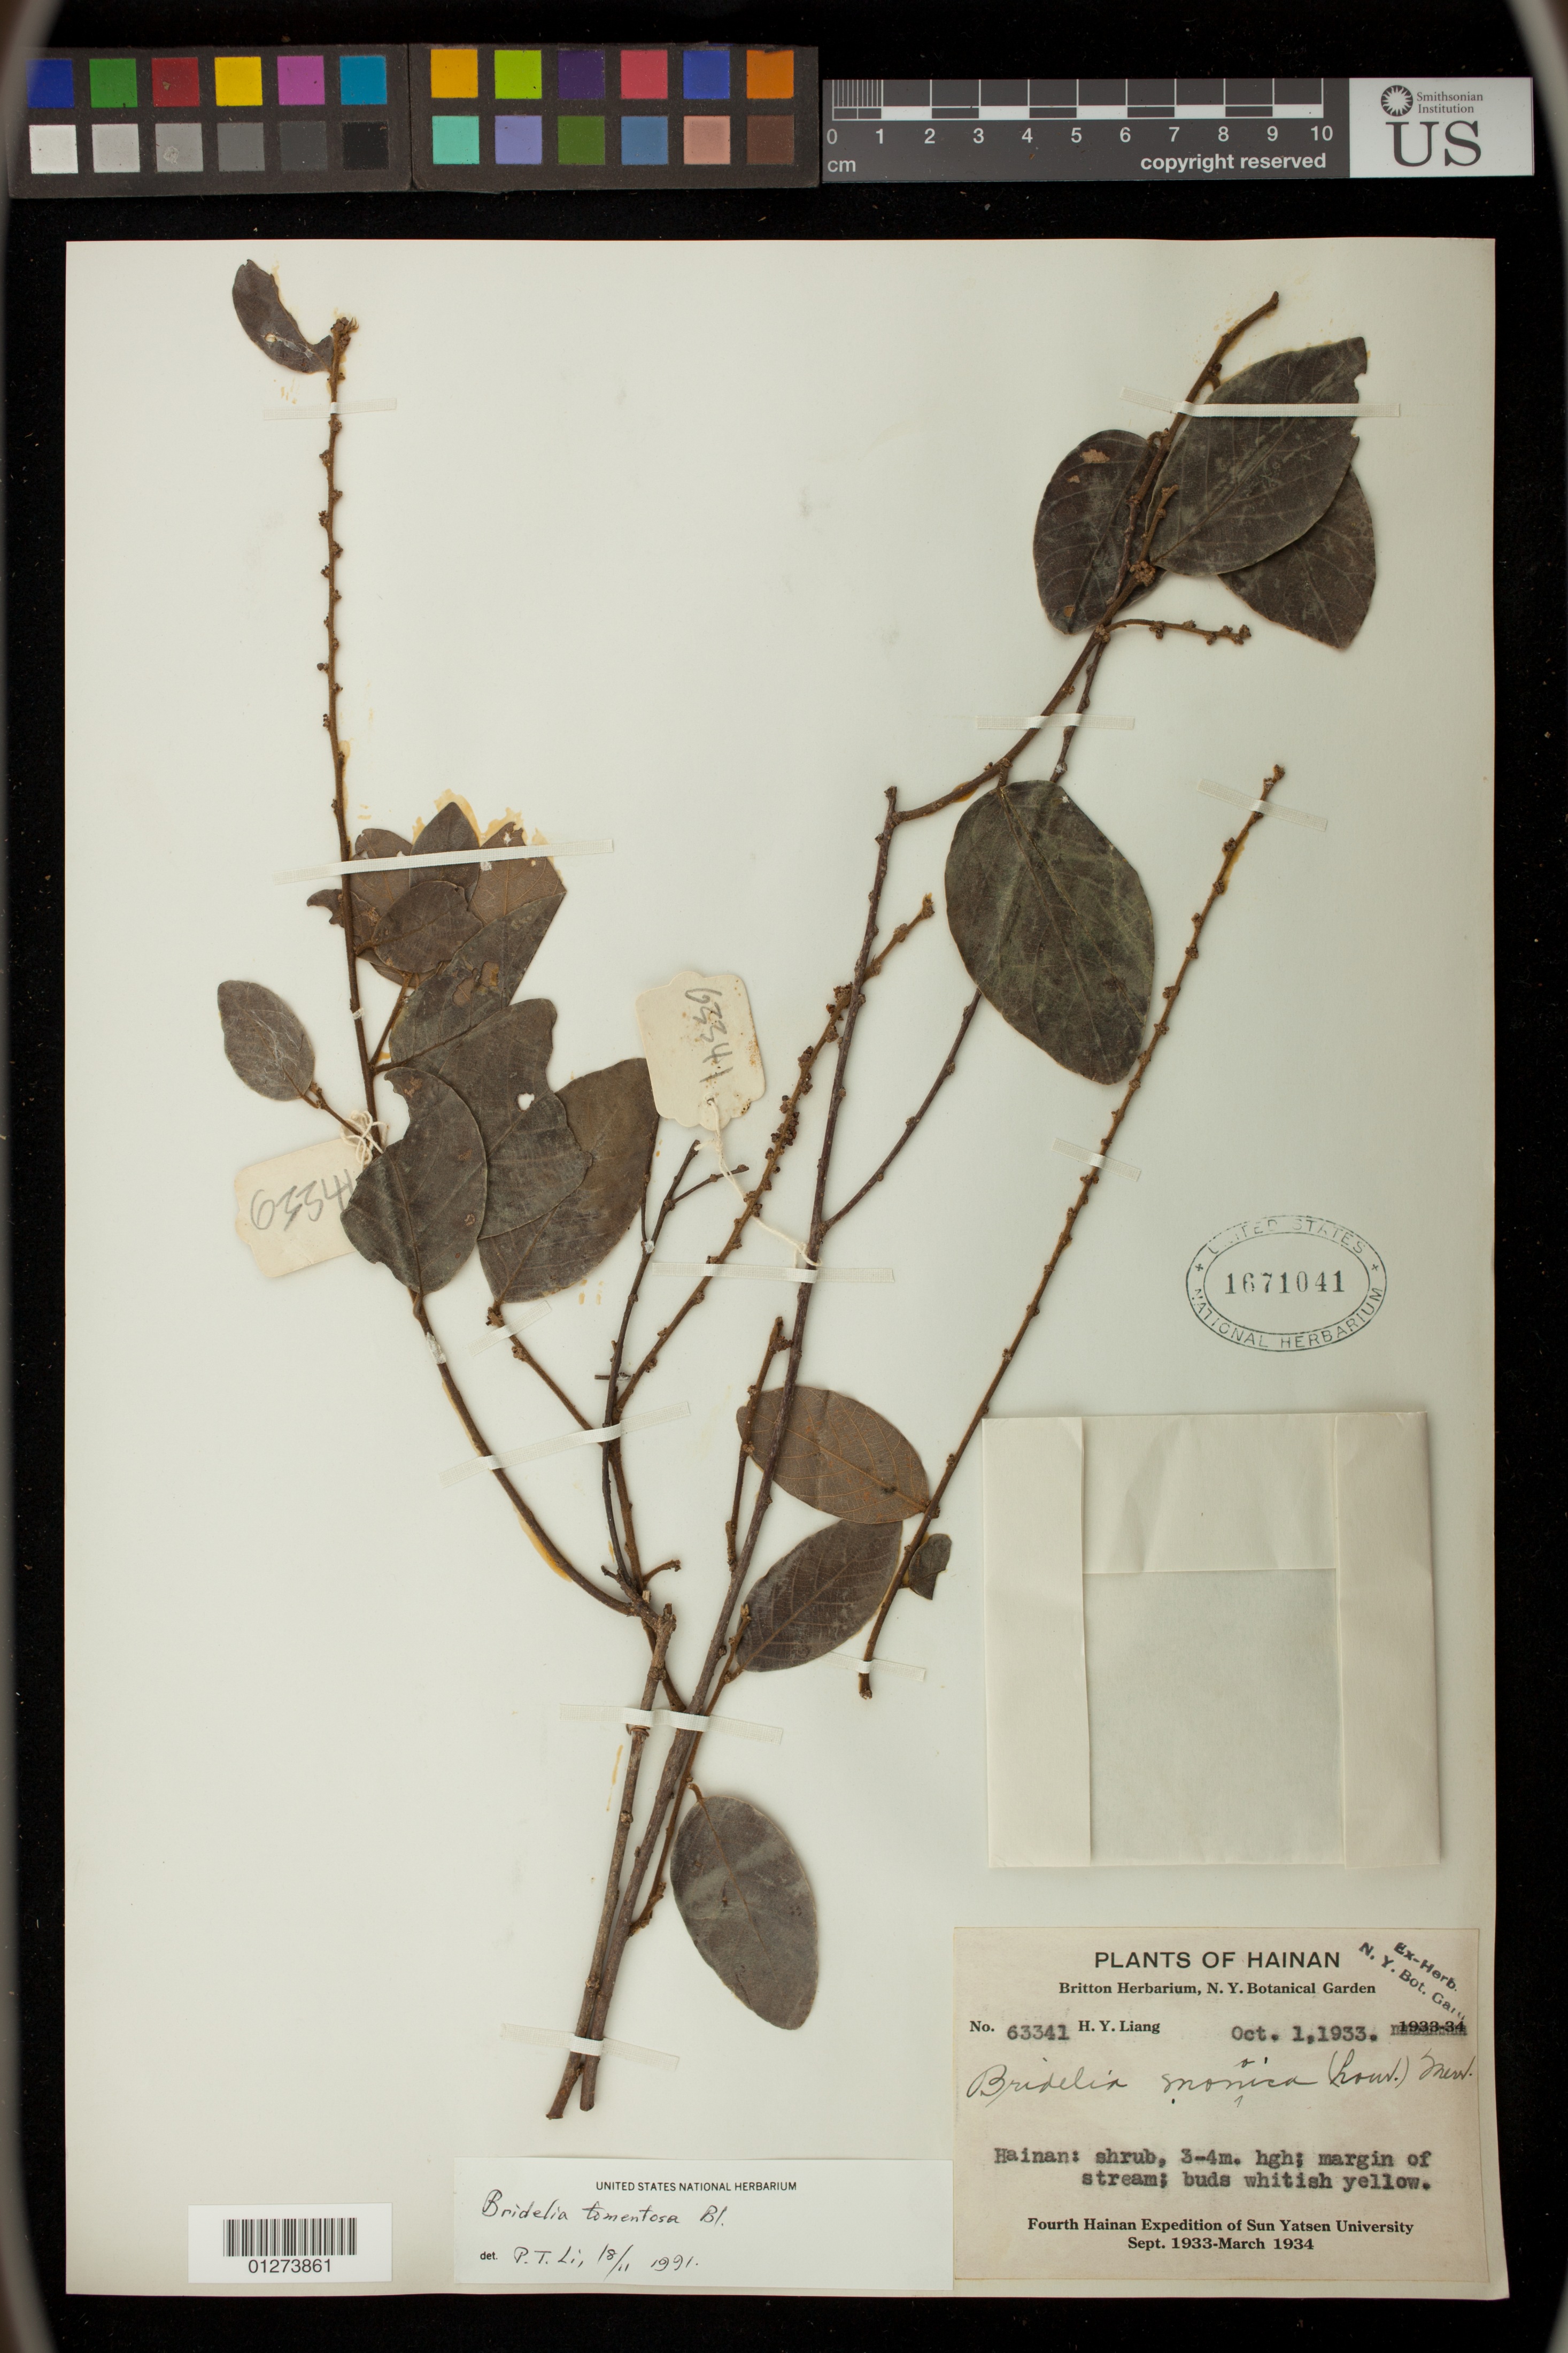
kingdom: Plantae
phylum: Tracheophyta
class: Magnoliopsida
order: Malpighiales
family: Phyllanthaceae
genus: Bridelia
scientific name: Bridelia tomentosa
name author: Blume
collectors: H. Y. Liang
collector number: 63341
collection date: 1933-10-01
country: China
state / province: Hainan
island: Hainan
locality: Hainan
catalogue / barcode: US 1671041